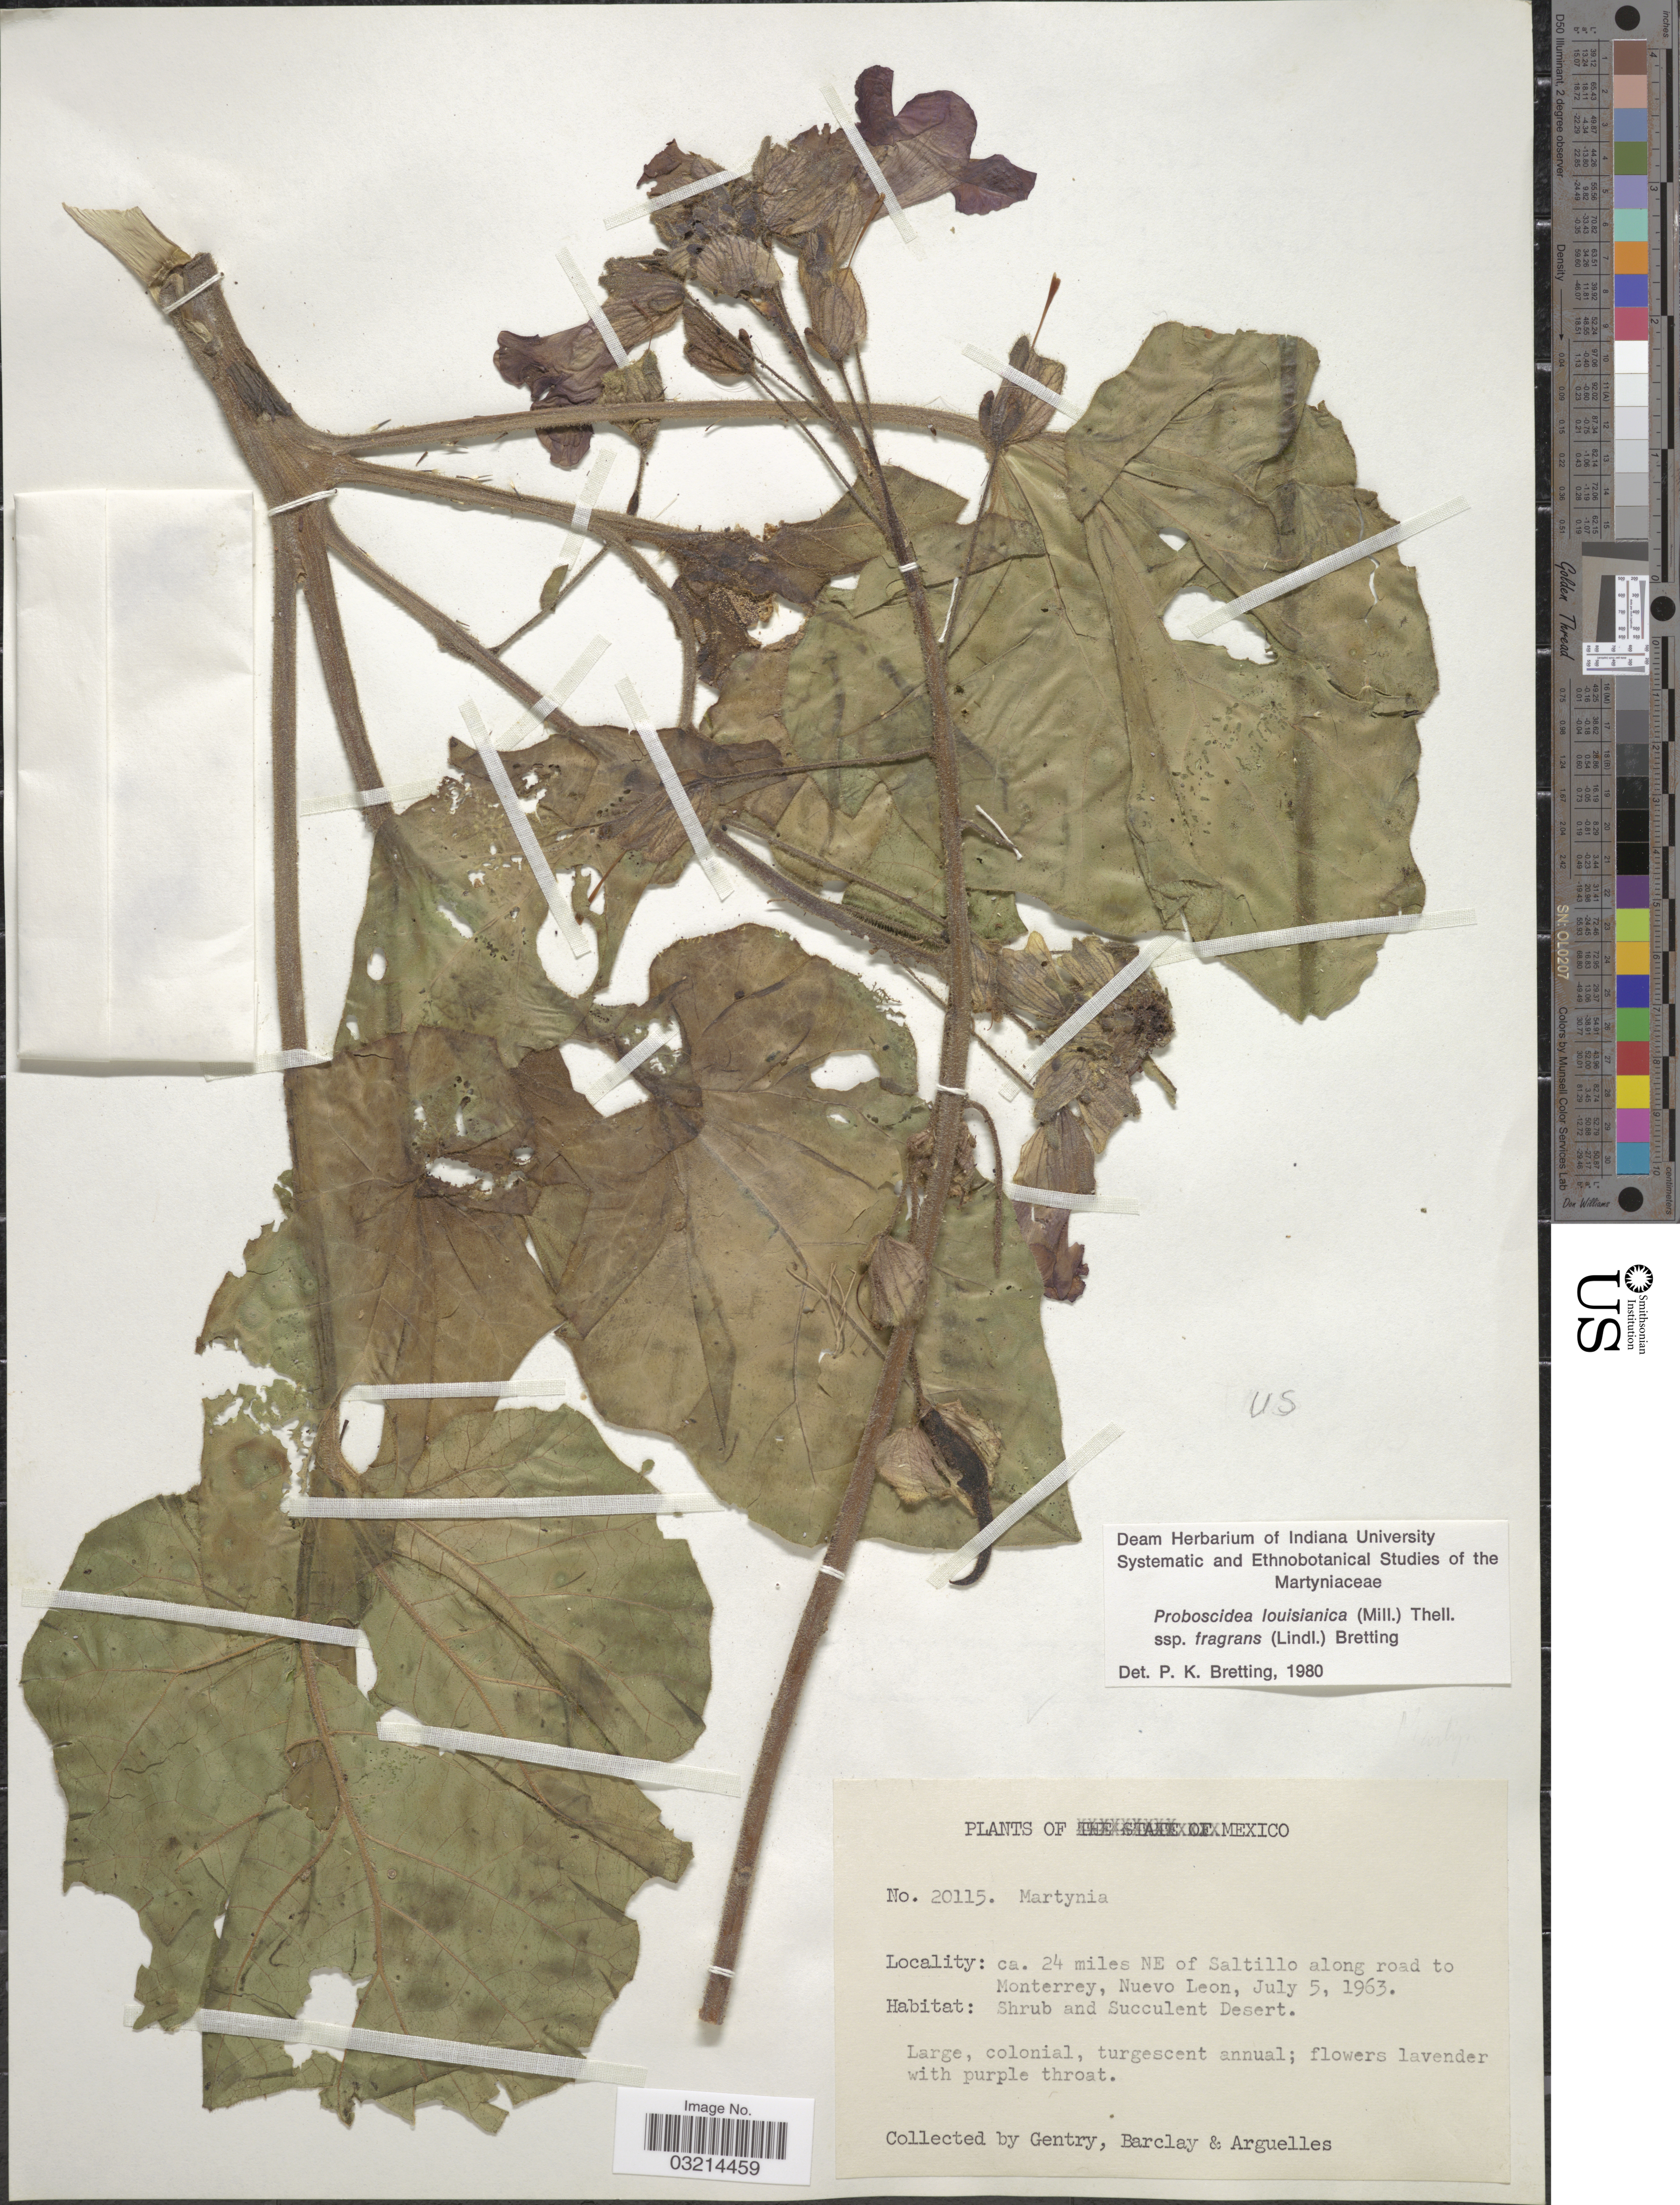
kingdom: Plantae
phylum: Tracheophyta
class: Magnoliopsida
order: Lamiales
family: Martyniaceae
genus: Proboscidea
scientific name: Proboscidea louisianica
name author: Thell.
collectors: Gentry, --, -- Barclay & Arguelles, --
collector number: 20115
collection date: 1963-07-05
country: Mexico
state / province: Nuevo León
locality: Ca. 24 miles NE of Saltillo along road to Monterrey.